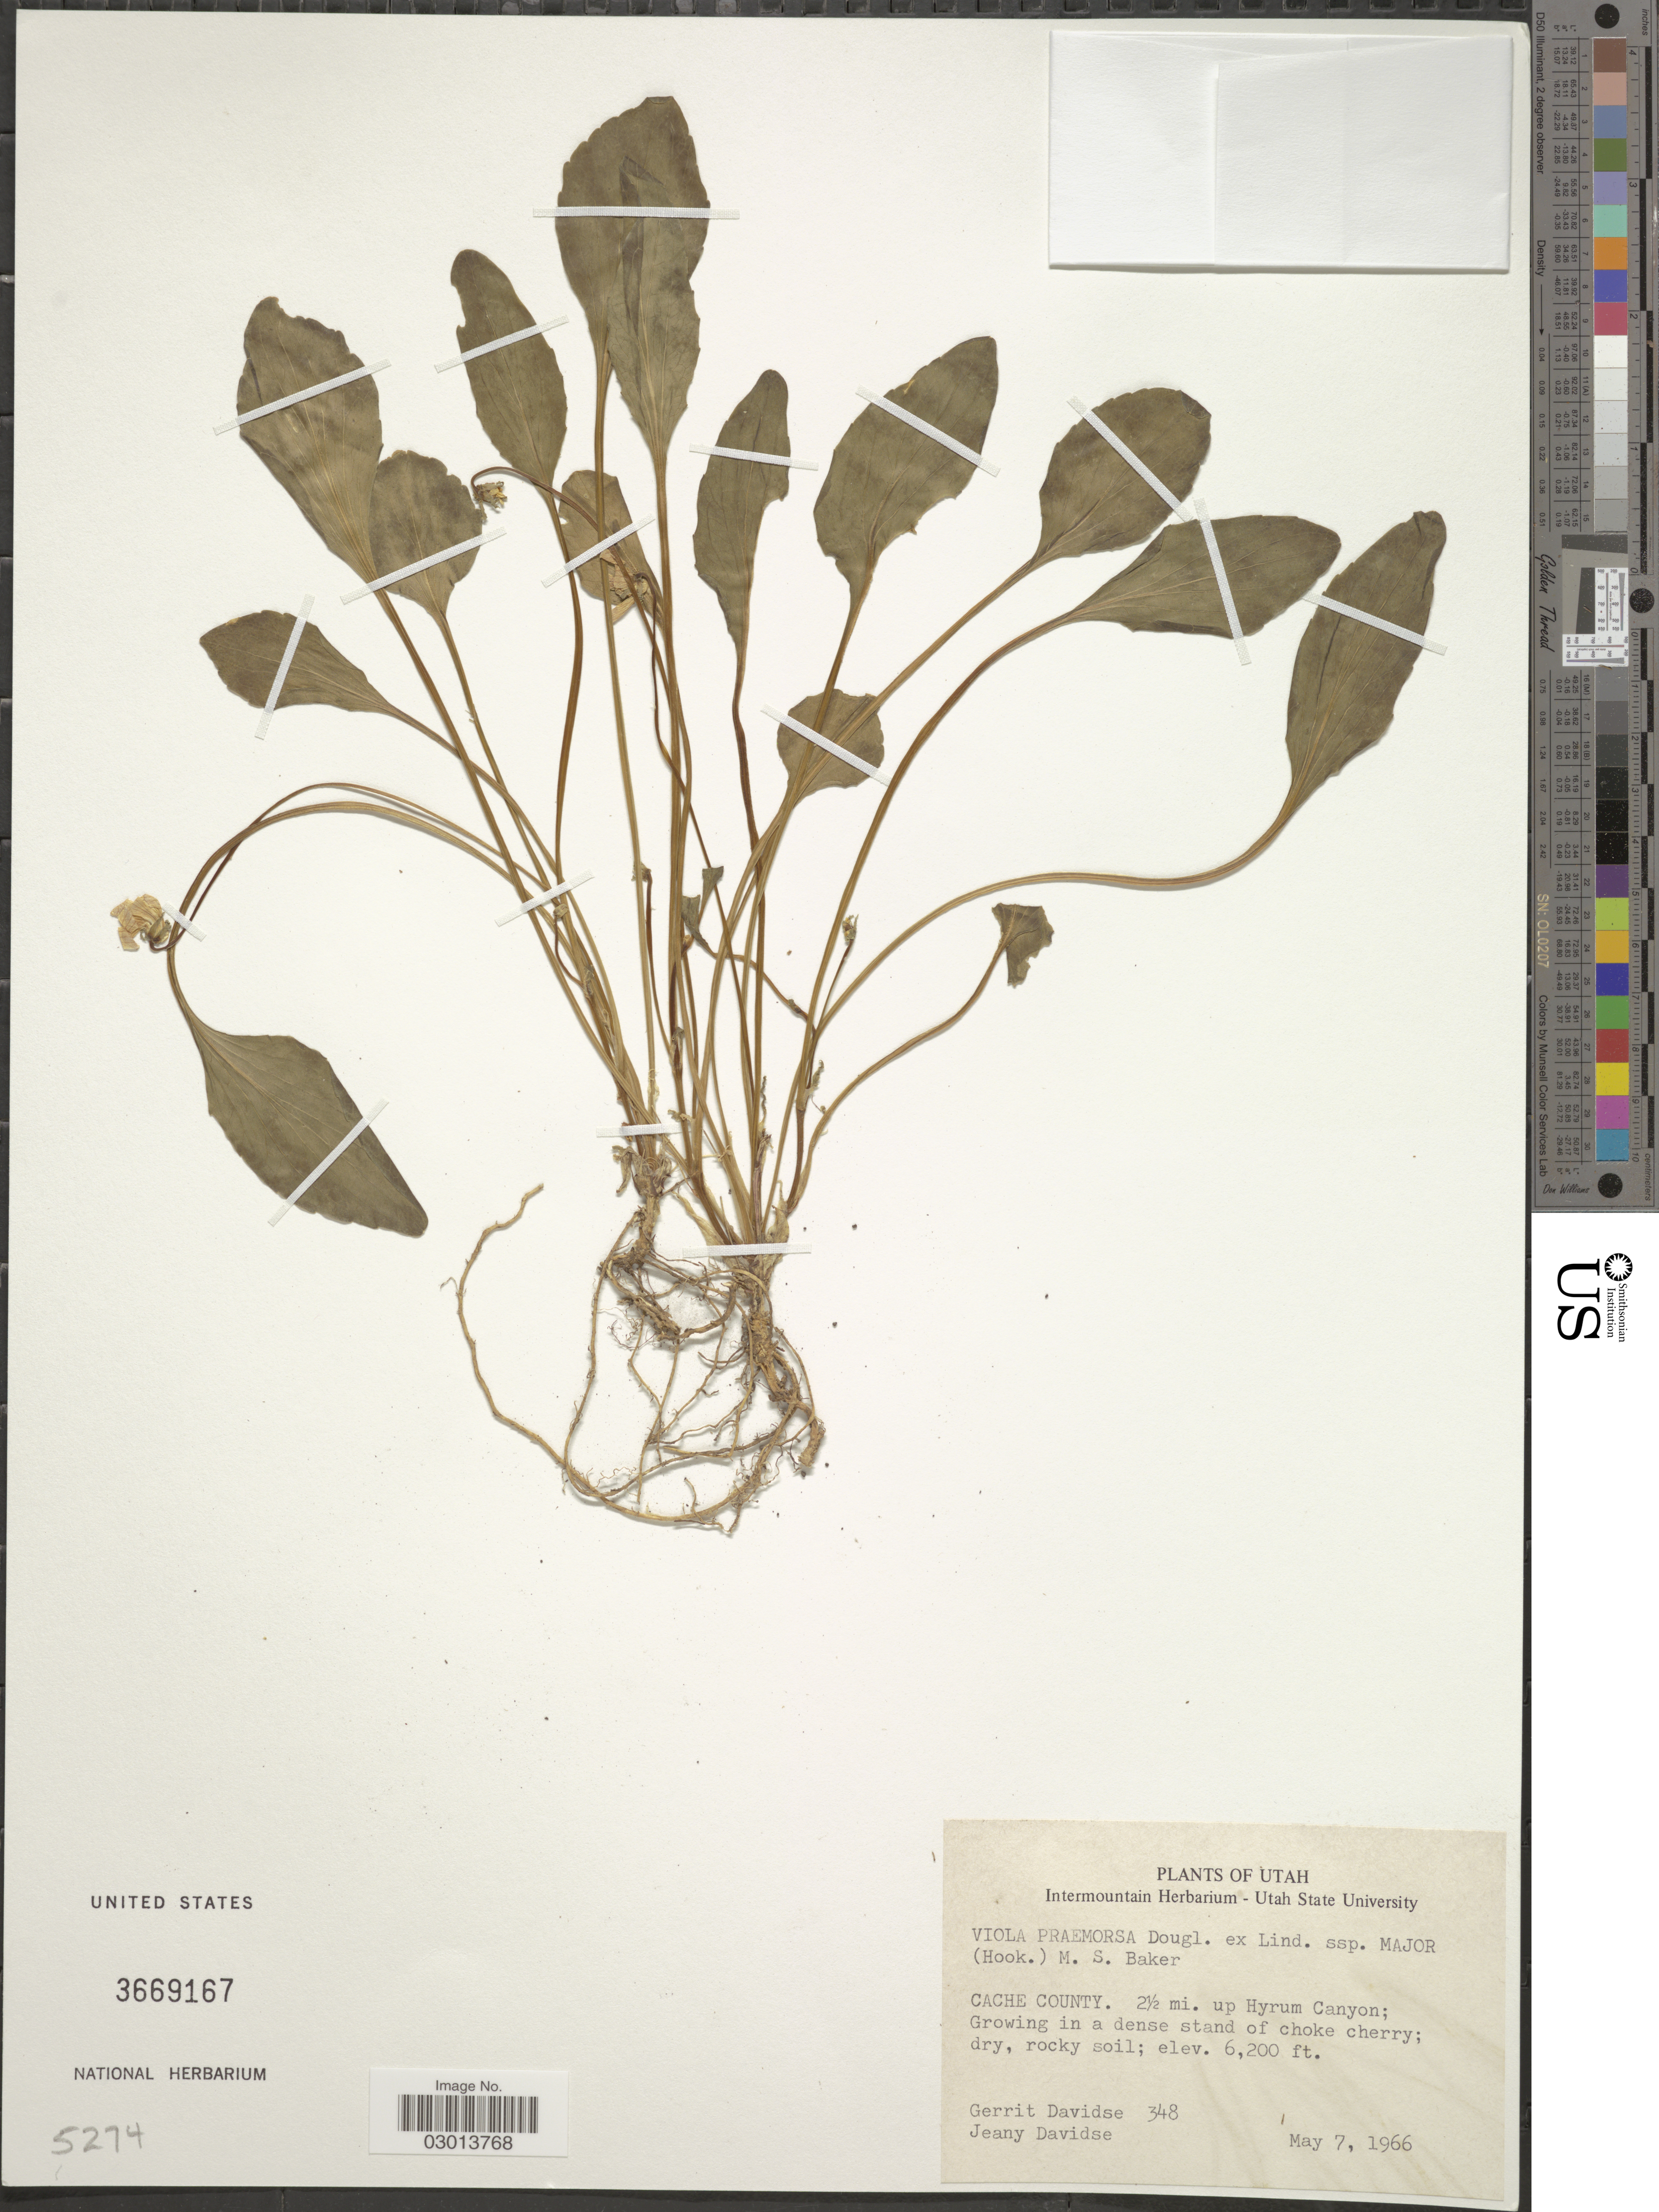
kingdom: Plantae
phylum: Tracheophyta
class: Magnoliopsida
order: Malpighiales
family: Violaceae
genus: Viola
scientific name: Viola praemorsa subsp. major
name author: (Hook.) M.S. Baker & Clausen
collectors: G. Davidse & J. Davidse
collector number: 348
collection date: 1966-05-07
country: United States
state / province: Utah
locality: Cache County. 2½ mi. up Hyrum Canyon.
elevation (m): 1890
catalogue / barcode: US 3669167